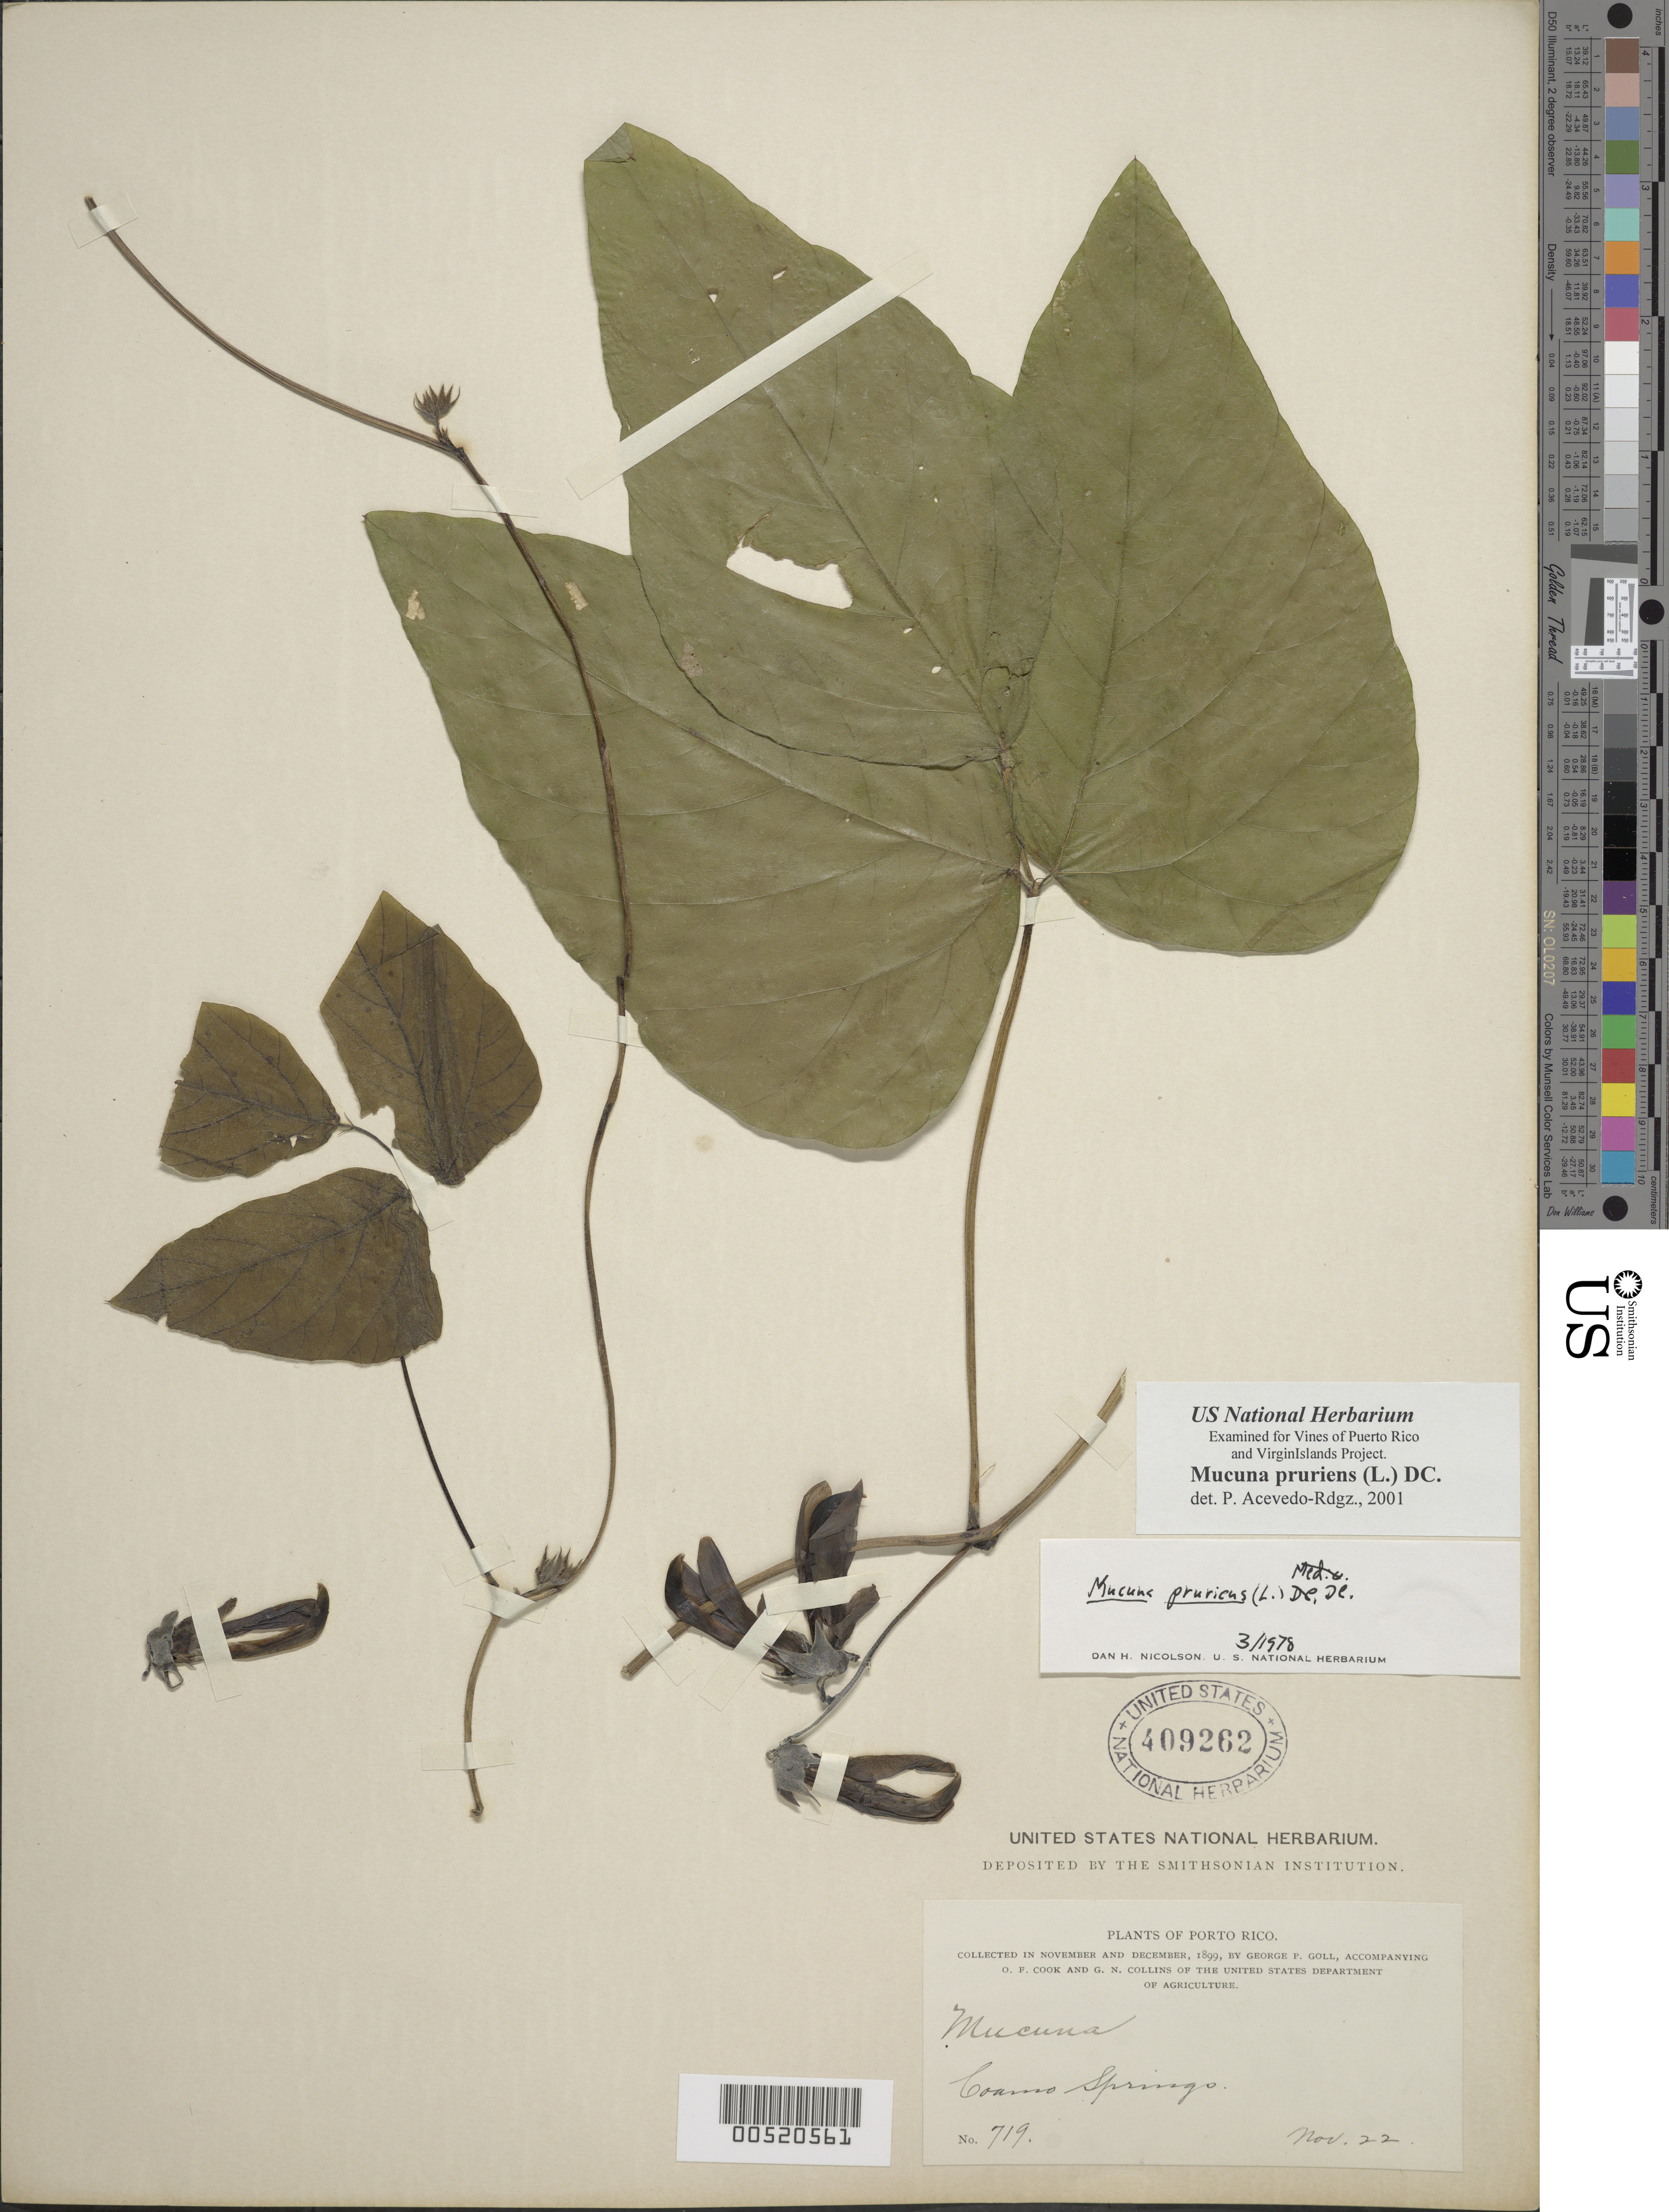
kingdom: Plantae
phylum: Tracheophyta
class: Magnoliopsida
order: Fabales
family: Fabaceae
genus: Mucuna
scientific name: Mucuna pruriens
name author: (L.) DC.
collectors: G. Goll, O. F. Cook & G. Collins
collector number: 719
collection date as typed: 22 Nov 1899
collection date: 1899-11-22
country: Puerto Rico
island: Greater Antilles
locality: Coamo Springs.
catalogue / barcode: US 409262